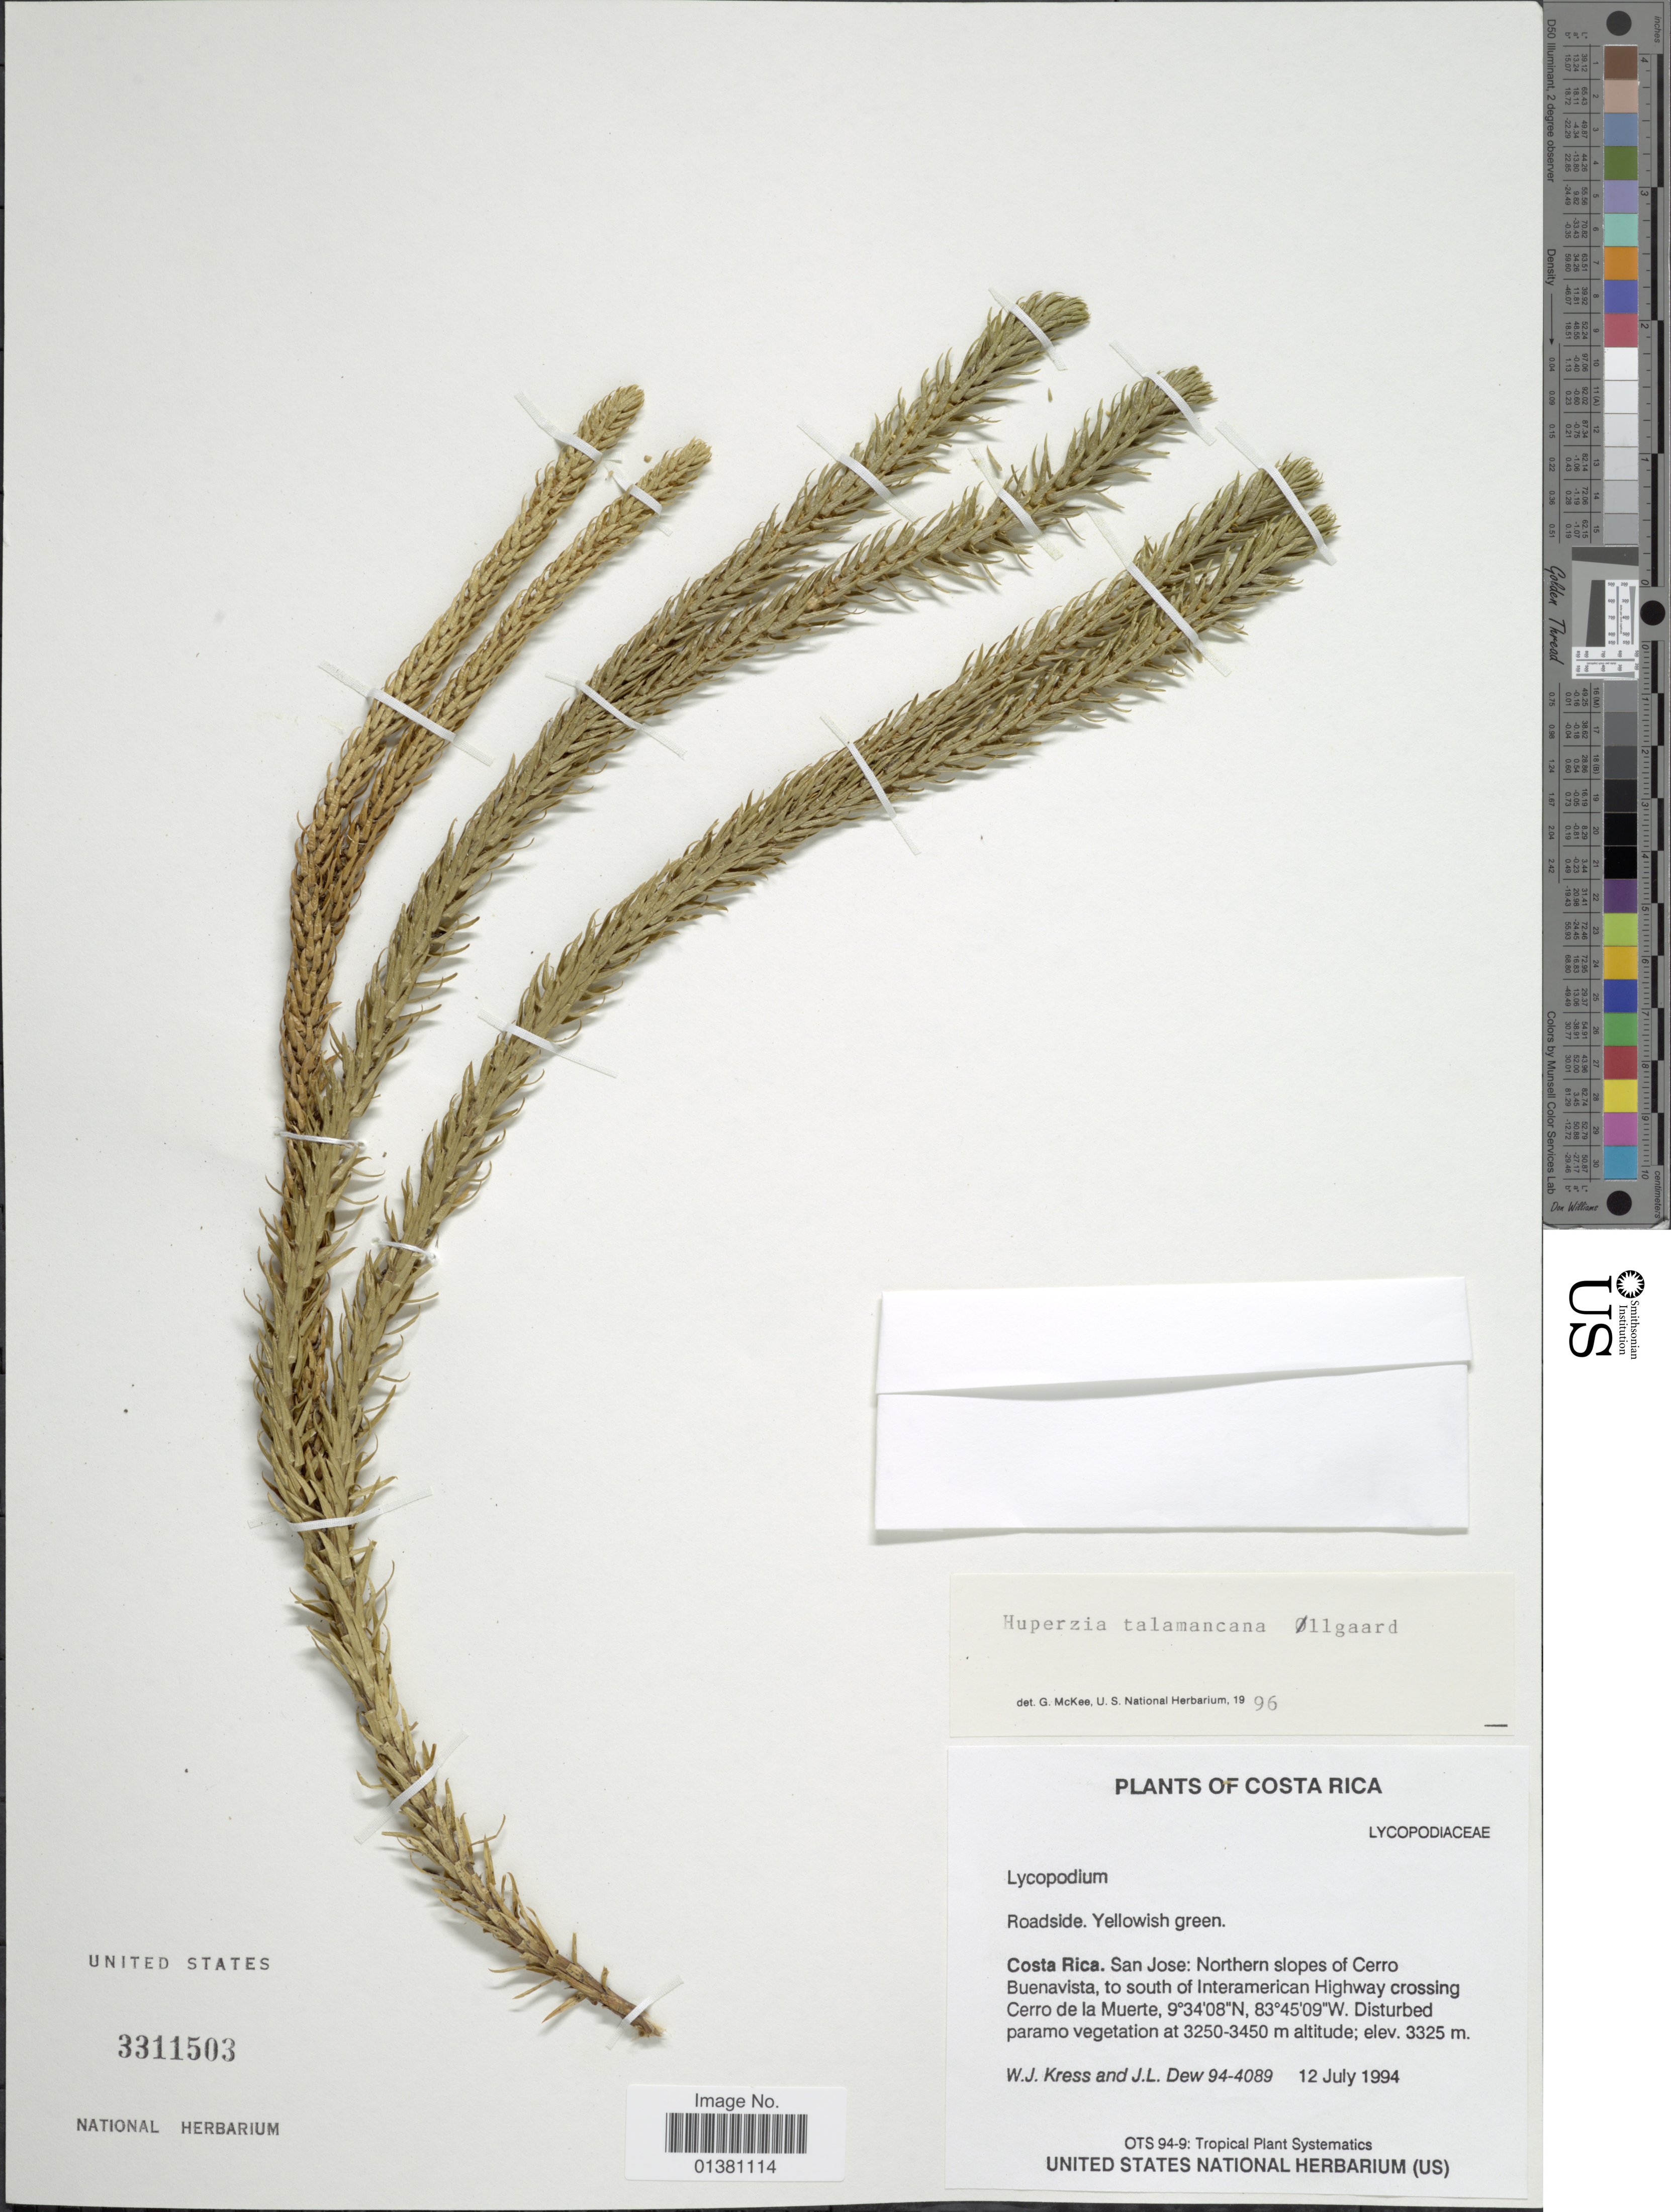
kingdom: Plantae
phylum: Tracheophyta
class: Lycopodiopsida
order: Lycopodiales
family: Lycopodiaceae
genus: Phlegmariurus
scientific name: Phlegmariurus talamancanus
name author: (B. Øllg.) B. Øllg.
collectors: W. J. Kress & J. L. Dew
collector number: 94-4089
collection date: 1994-07-12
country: Costa Rica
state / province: San José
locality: Northern slopes of Cerro Buenavista, to south of Interamerican Highway csossing Cerro de la Muerte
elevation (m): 3325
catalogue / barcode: US 3311503